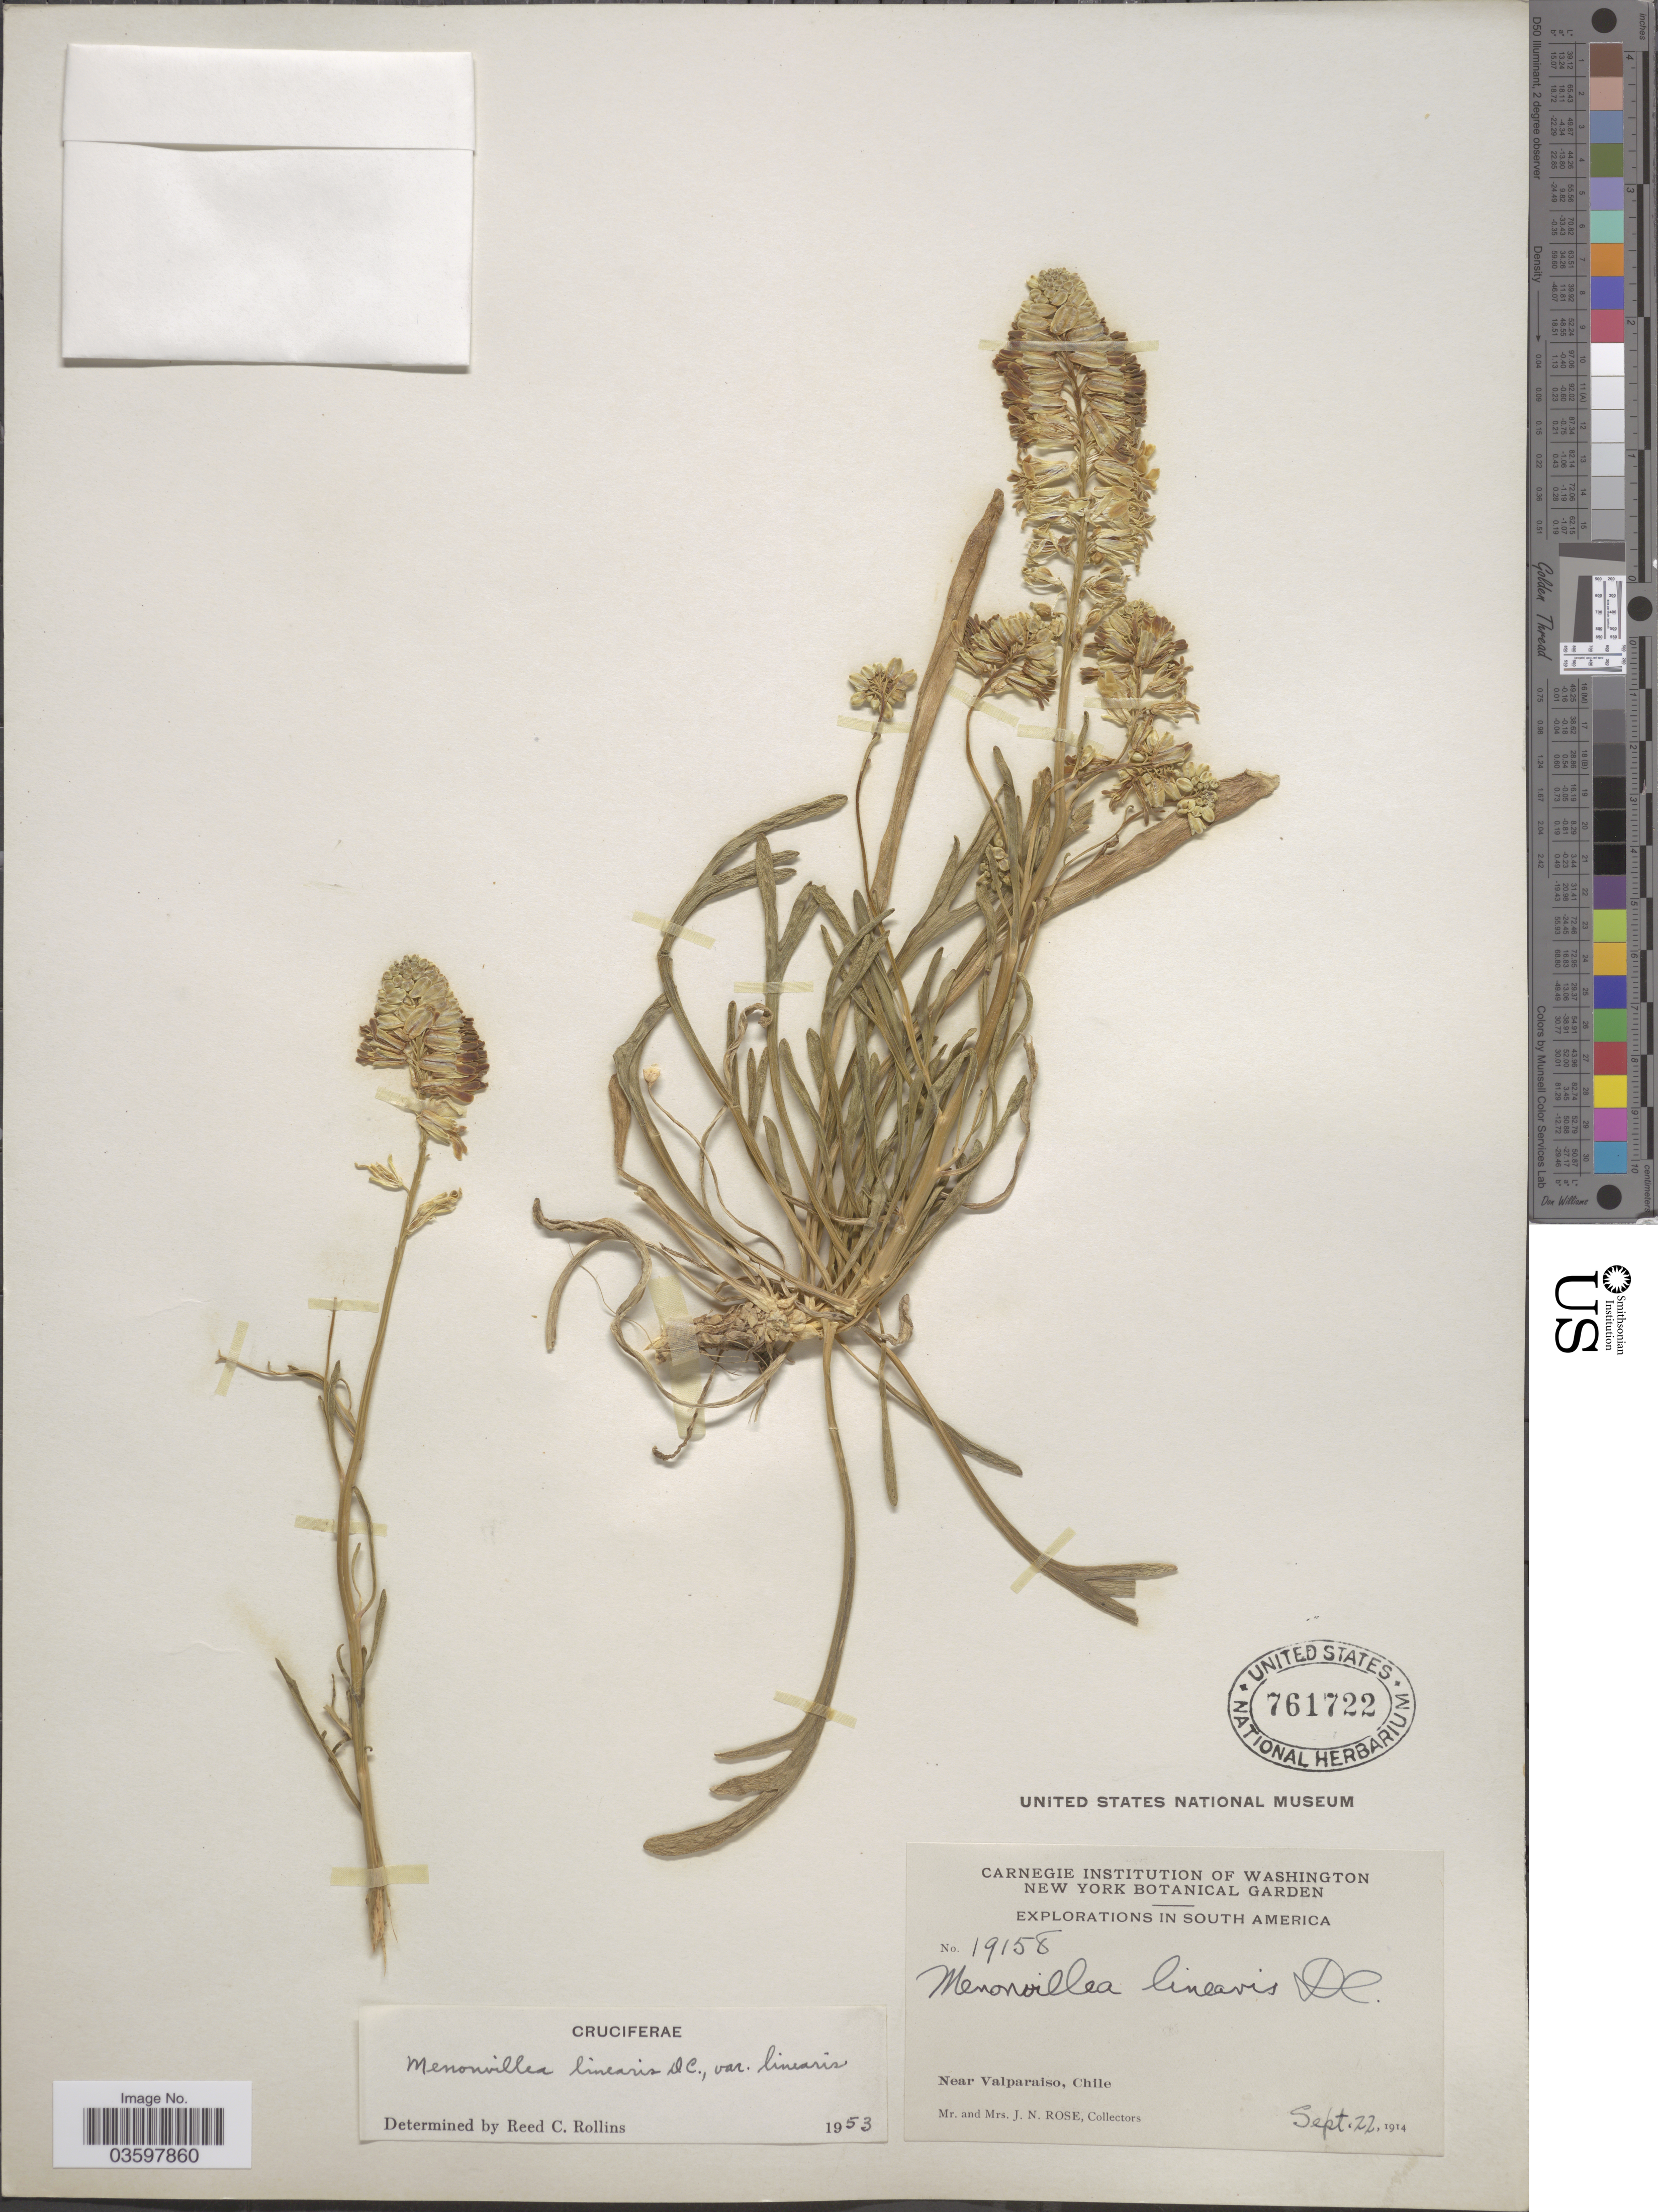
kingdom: Plantae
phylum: Tracheophyta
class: Magnoliopsida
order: Brassicales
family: Brassicaceae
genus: Menonvillea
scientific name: Menonvillea linearis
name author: DC.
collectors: J. N. Rose & L. B. Rose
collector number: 19158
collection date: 1914-09-22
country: Chile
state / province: Valparaíso (V)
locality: Near Valparaiso.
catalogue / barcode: US 761722